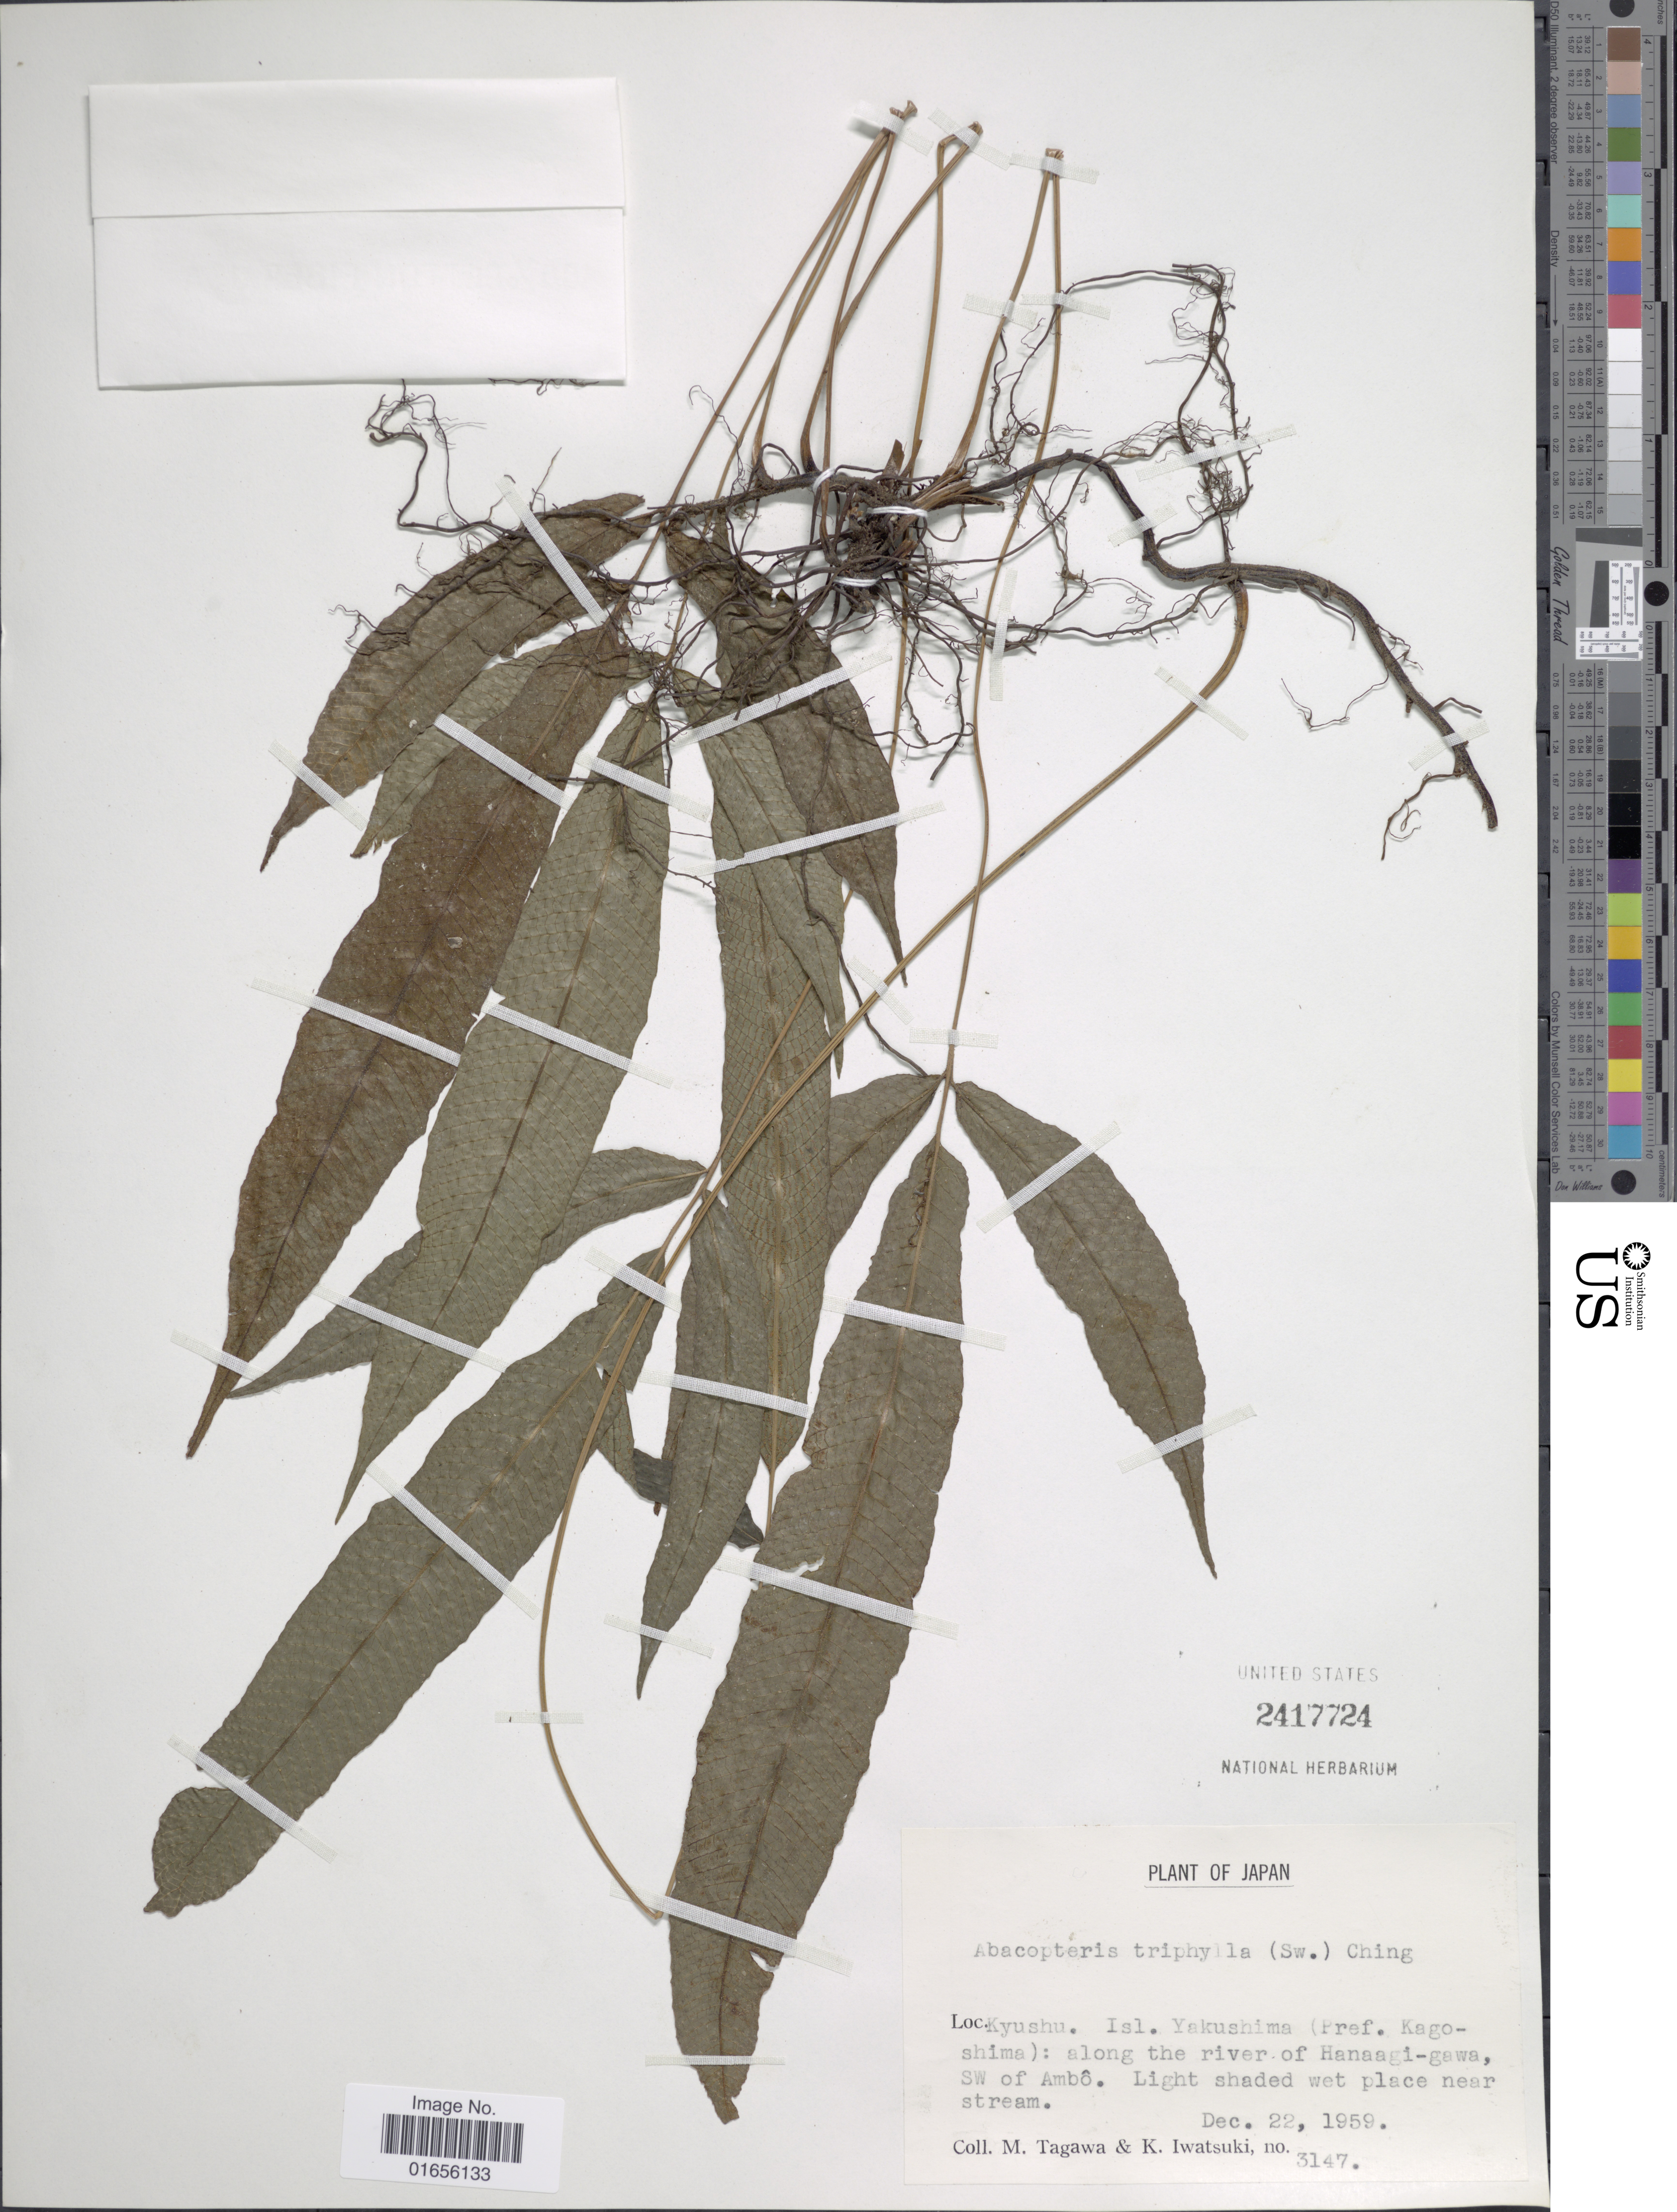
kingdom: Plantae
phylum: Tracheophyta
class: Polypodiopsida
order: Polypodiales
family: Thelypteridaceae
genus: Pronephrium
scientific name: Pronephrium triphyllum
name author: (Sw.) Holttum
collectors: M. Tagawa & K. Iwatsuki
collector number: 3147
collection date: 1959-12-22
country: Japan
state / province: Kagosima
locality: Japan, Kyushu. Isl. Yakushima ( Pref. Kagoshima): along the river of Hanaagi-gawa, SW of Ambo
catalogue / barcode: US 2417724